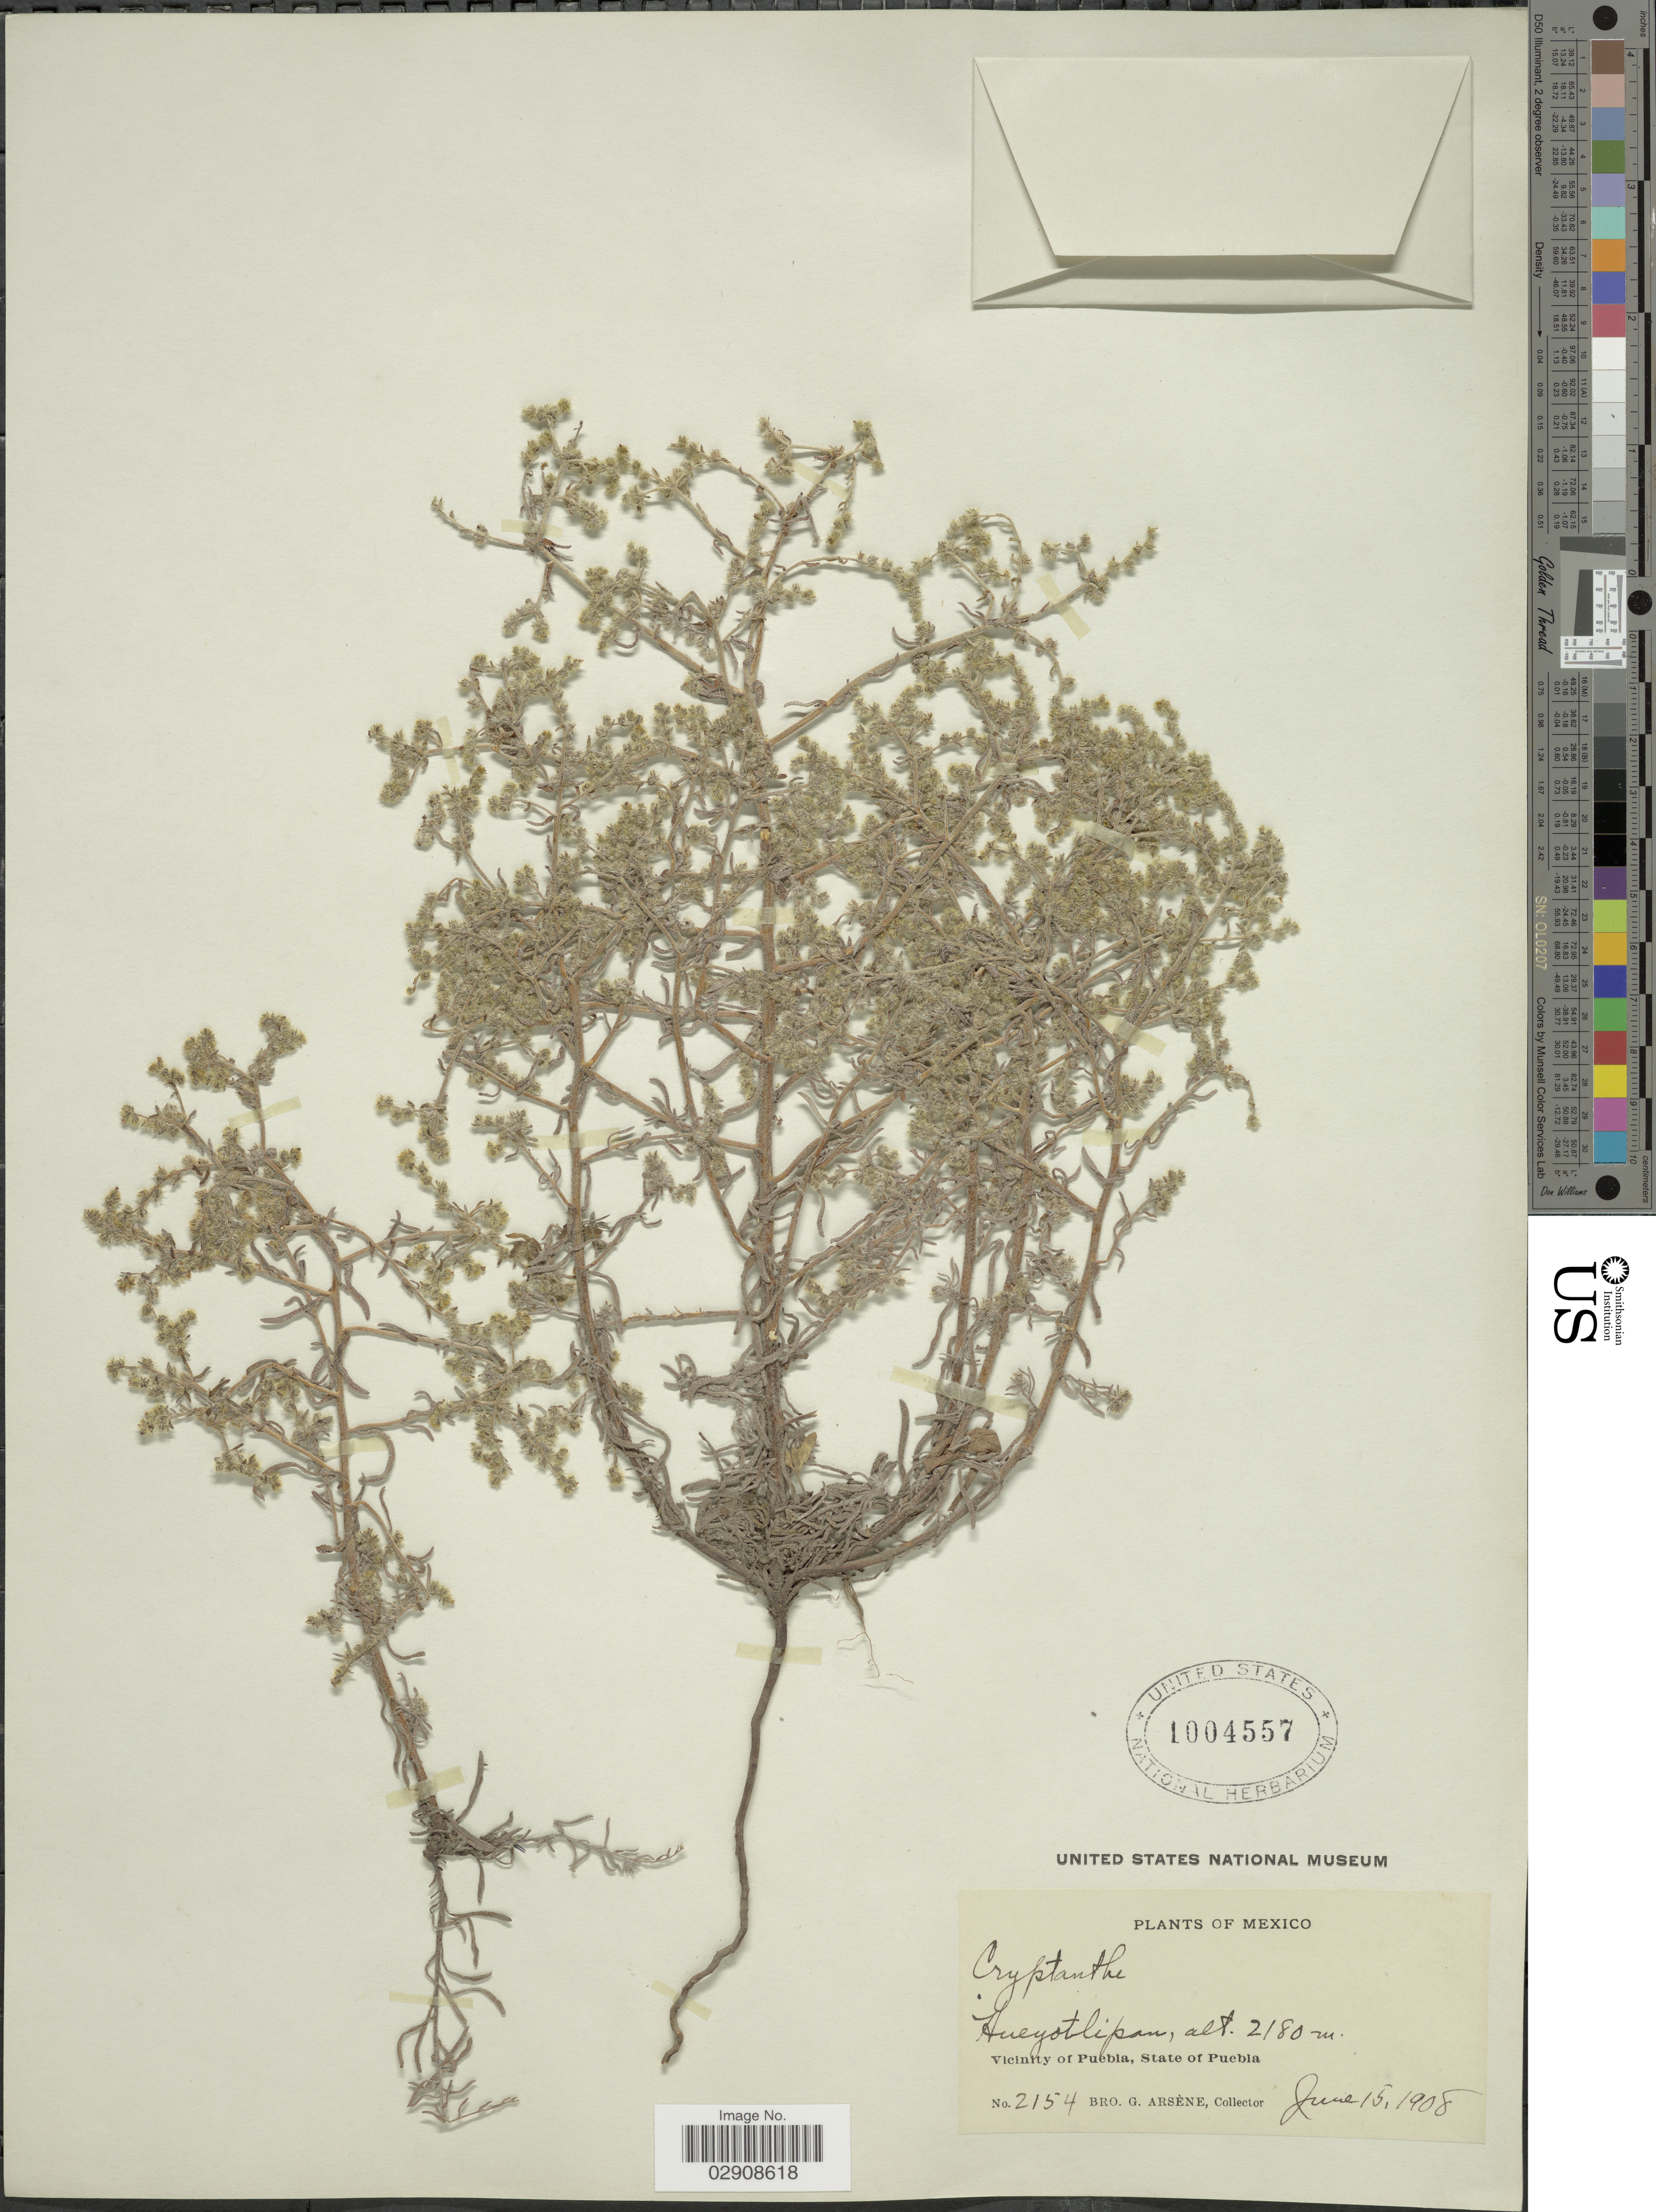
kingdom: Plantae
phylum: Tracheophyta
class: Magnoliopsida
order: Boraginales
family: Boraginaceae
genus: Cryptantha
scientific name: Cryptantha albida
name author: (Kunth) I.M. Johnst.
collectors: Bro. G. Arsène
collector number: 2154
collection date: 1908-06-15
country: Mexico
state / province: Puebla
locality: Hueyotlipan. Vicinity of Puebla.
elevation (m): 2180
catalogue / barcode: US 1004557